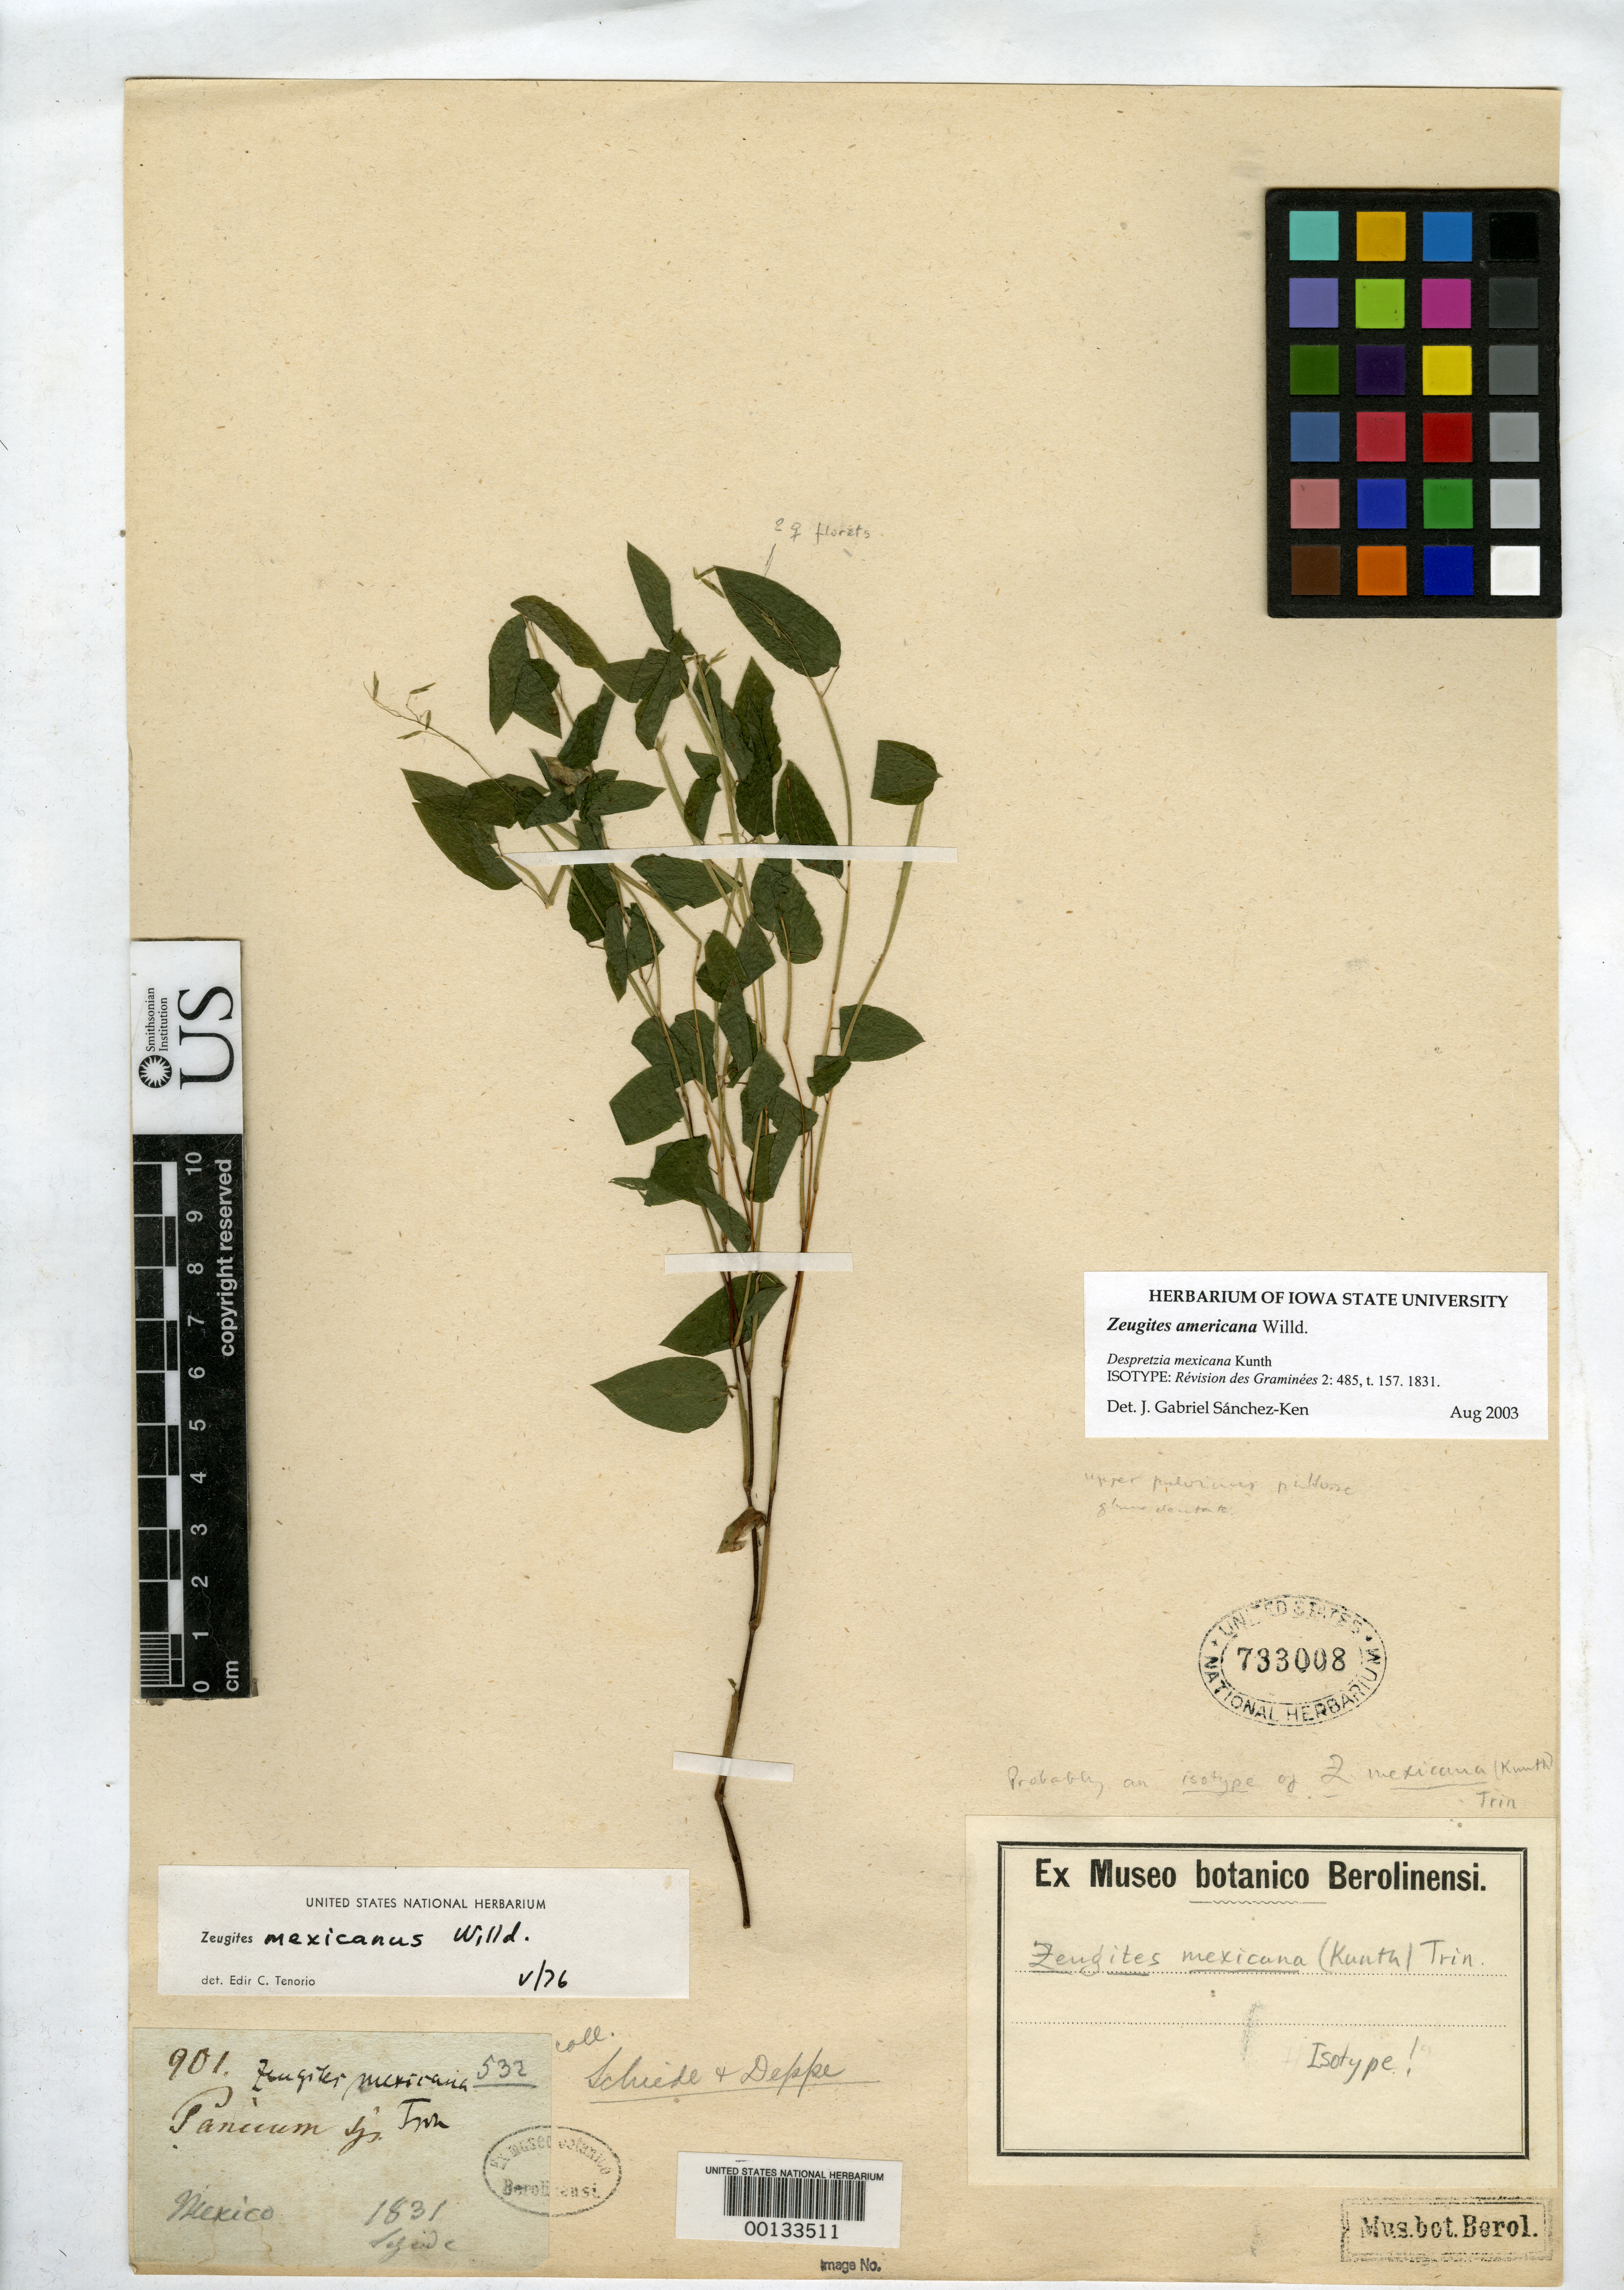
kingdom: Plantae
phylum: Tracheophyta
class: Liliopsida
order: Poales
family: Poaceae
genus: Despretzia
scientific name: Despretzia mexicana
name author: Kunth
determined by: Sánchez-Ken, J. G.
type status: Isotype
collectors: C. J. W. Schiede & F. Deppe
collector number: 901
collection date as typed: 1831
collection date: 1831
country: Mexico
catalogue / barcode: US 733008